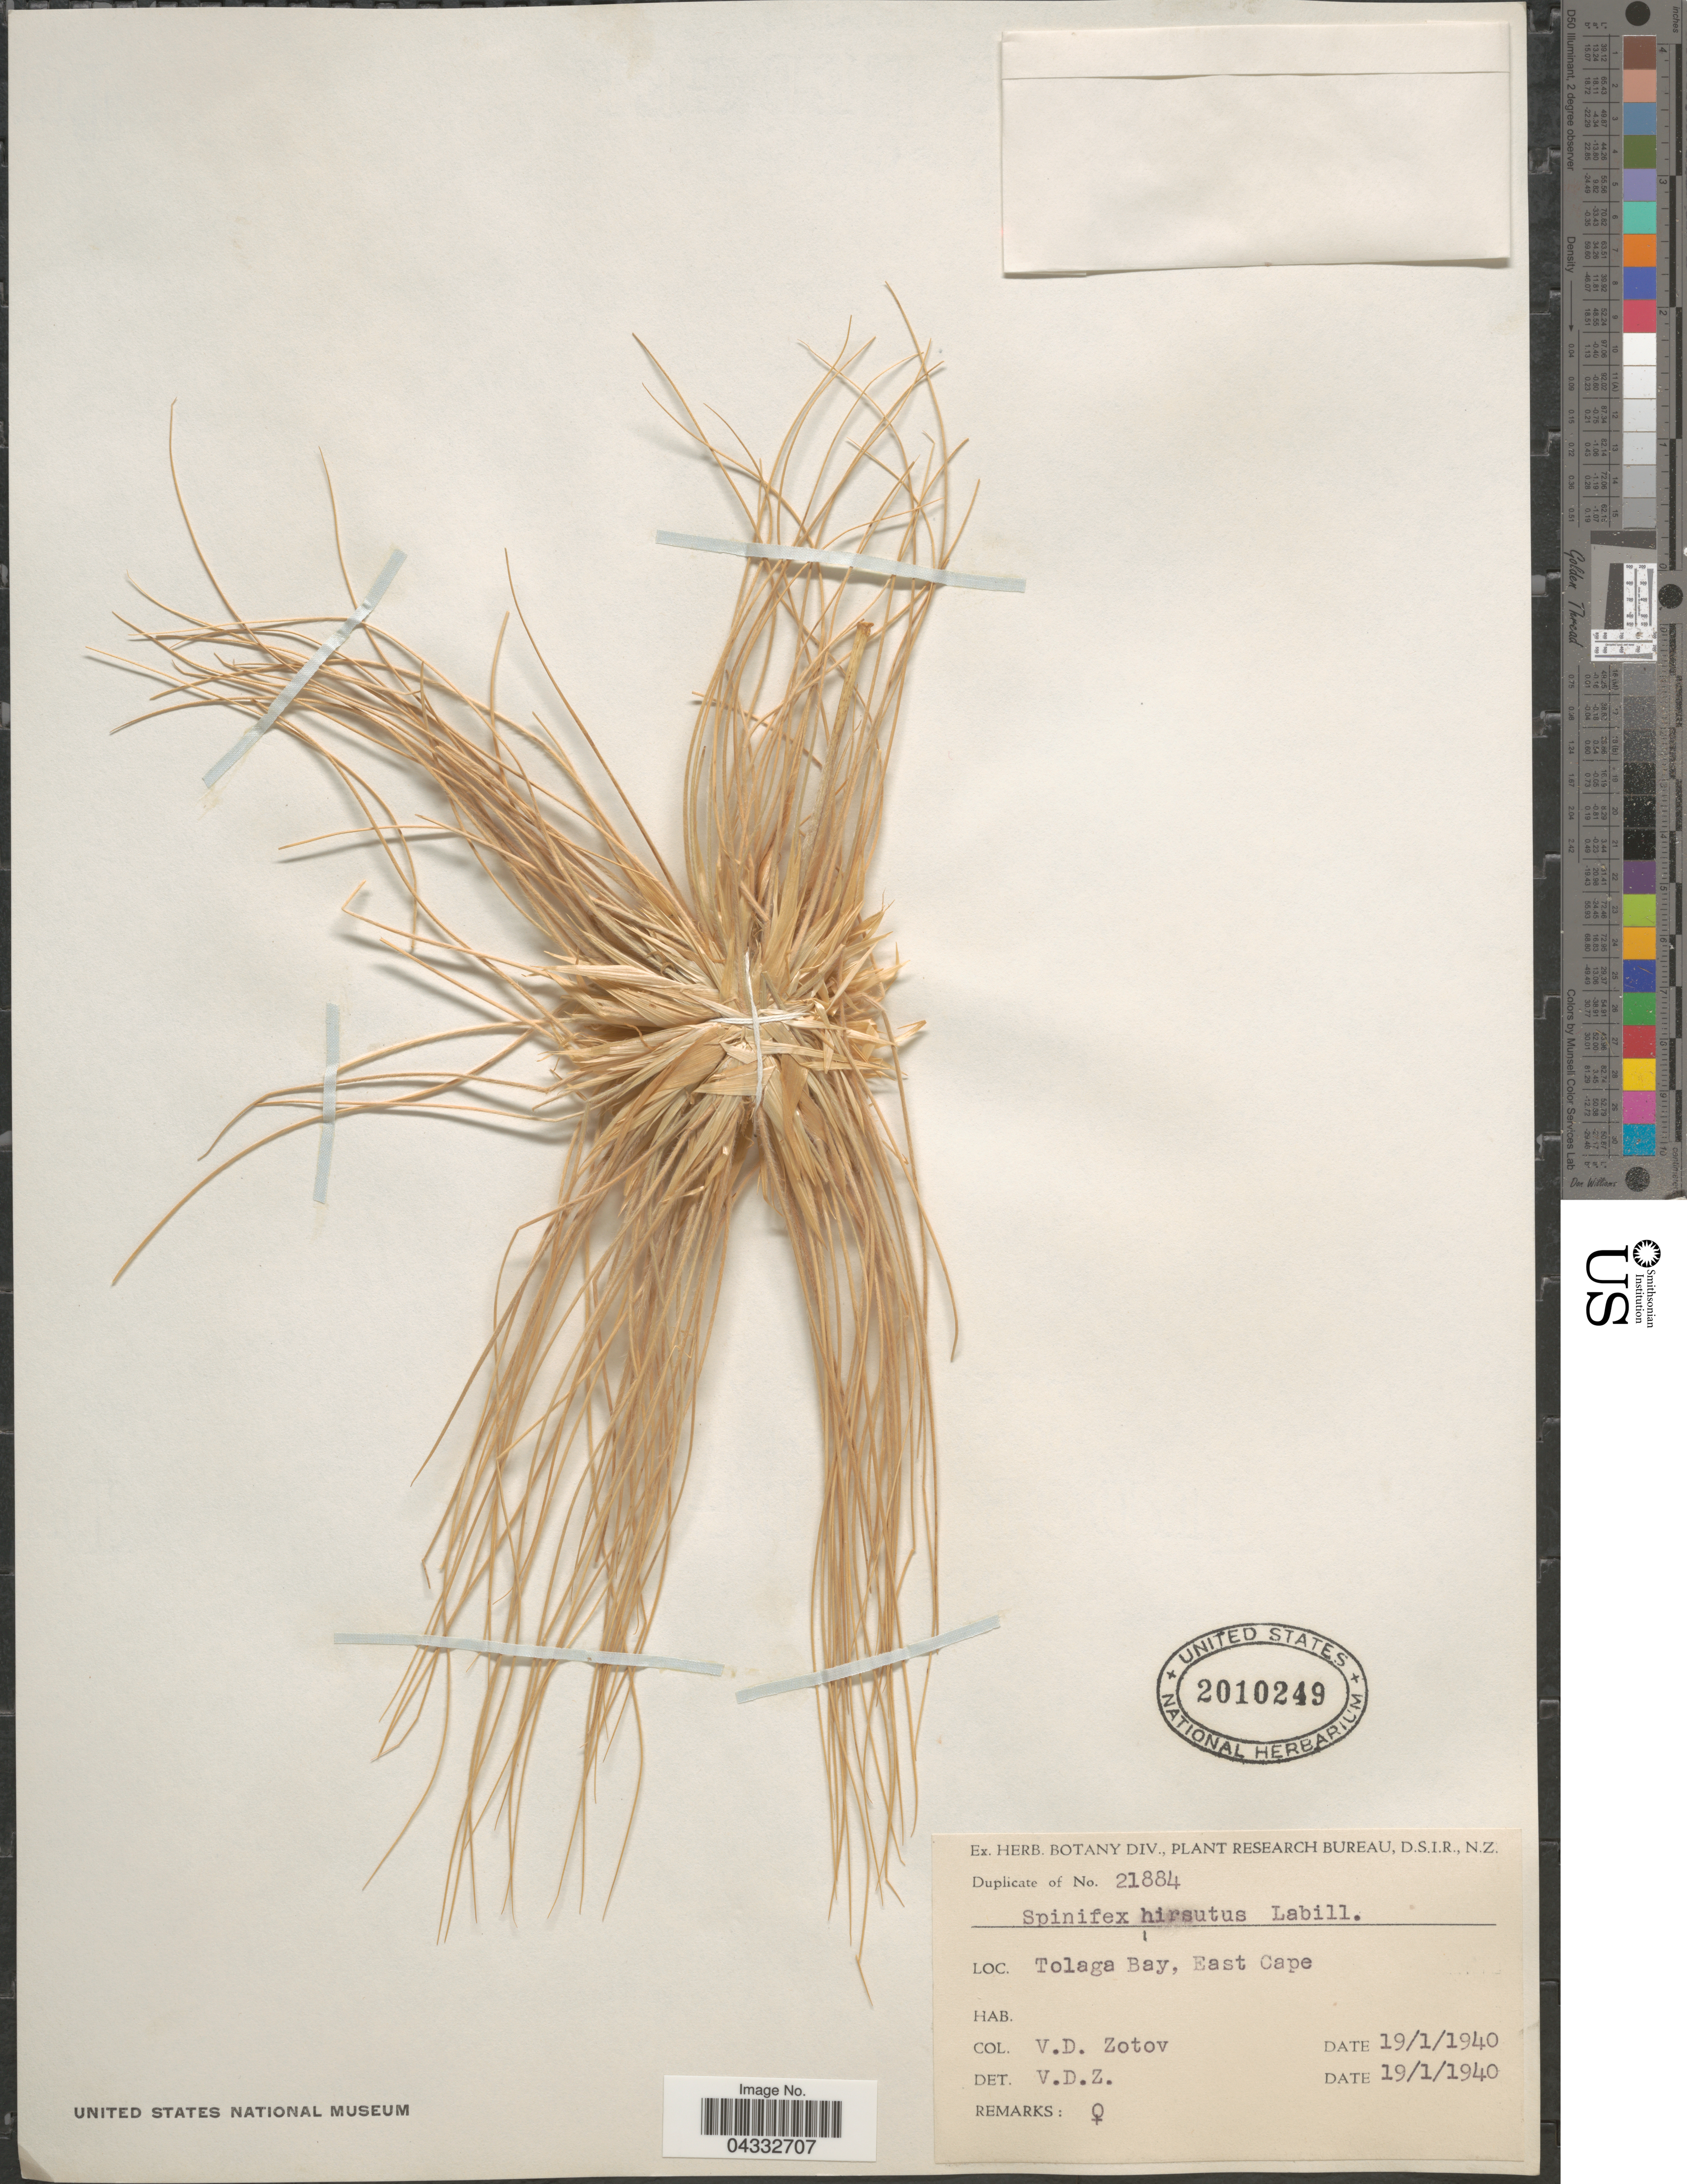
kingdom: Plantae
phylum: Tracheophyta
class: Liliopsida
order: Poales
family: Poaceae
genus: Spinifex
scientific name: Spinifex hirsutus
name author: Labill.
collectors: V. Zotov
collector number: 21884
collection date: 1940-01-19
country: New Zealand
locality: Tolaga Bay, East Cape.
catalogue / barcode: US 2010249